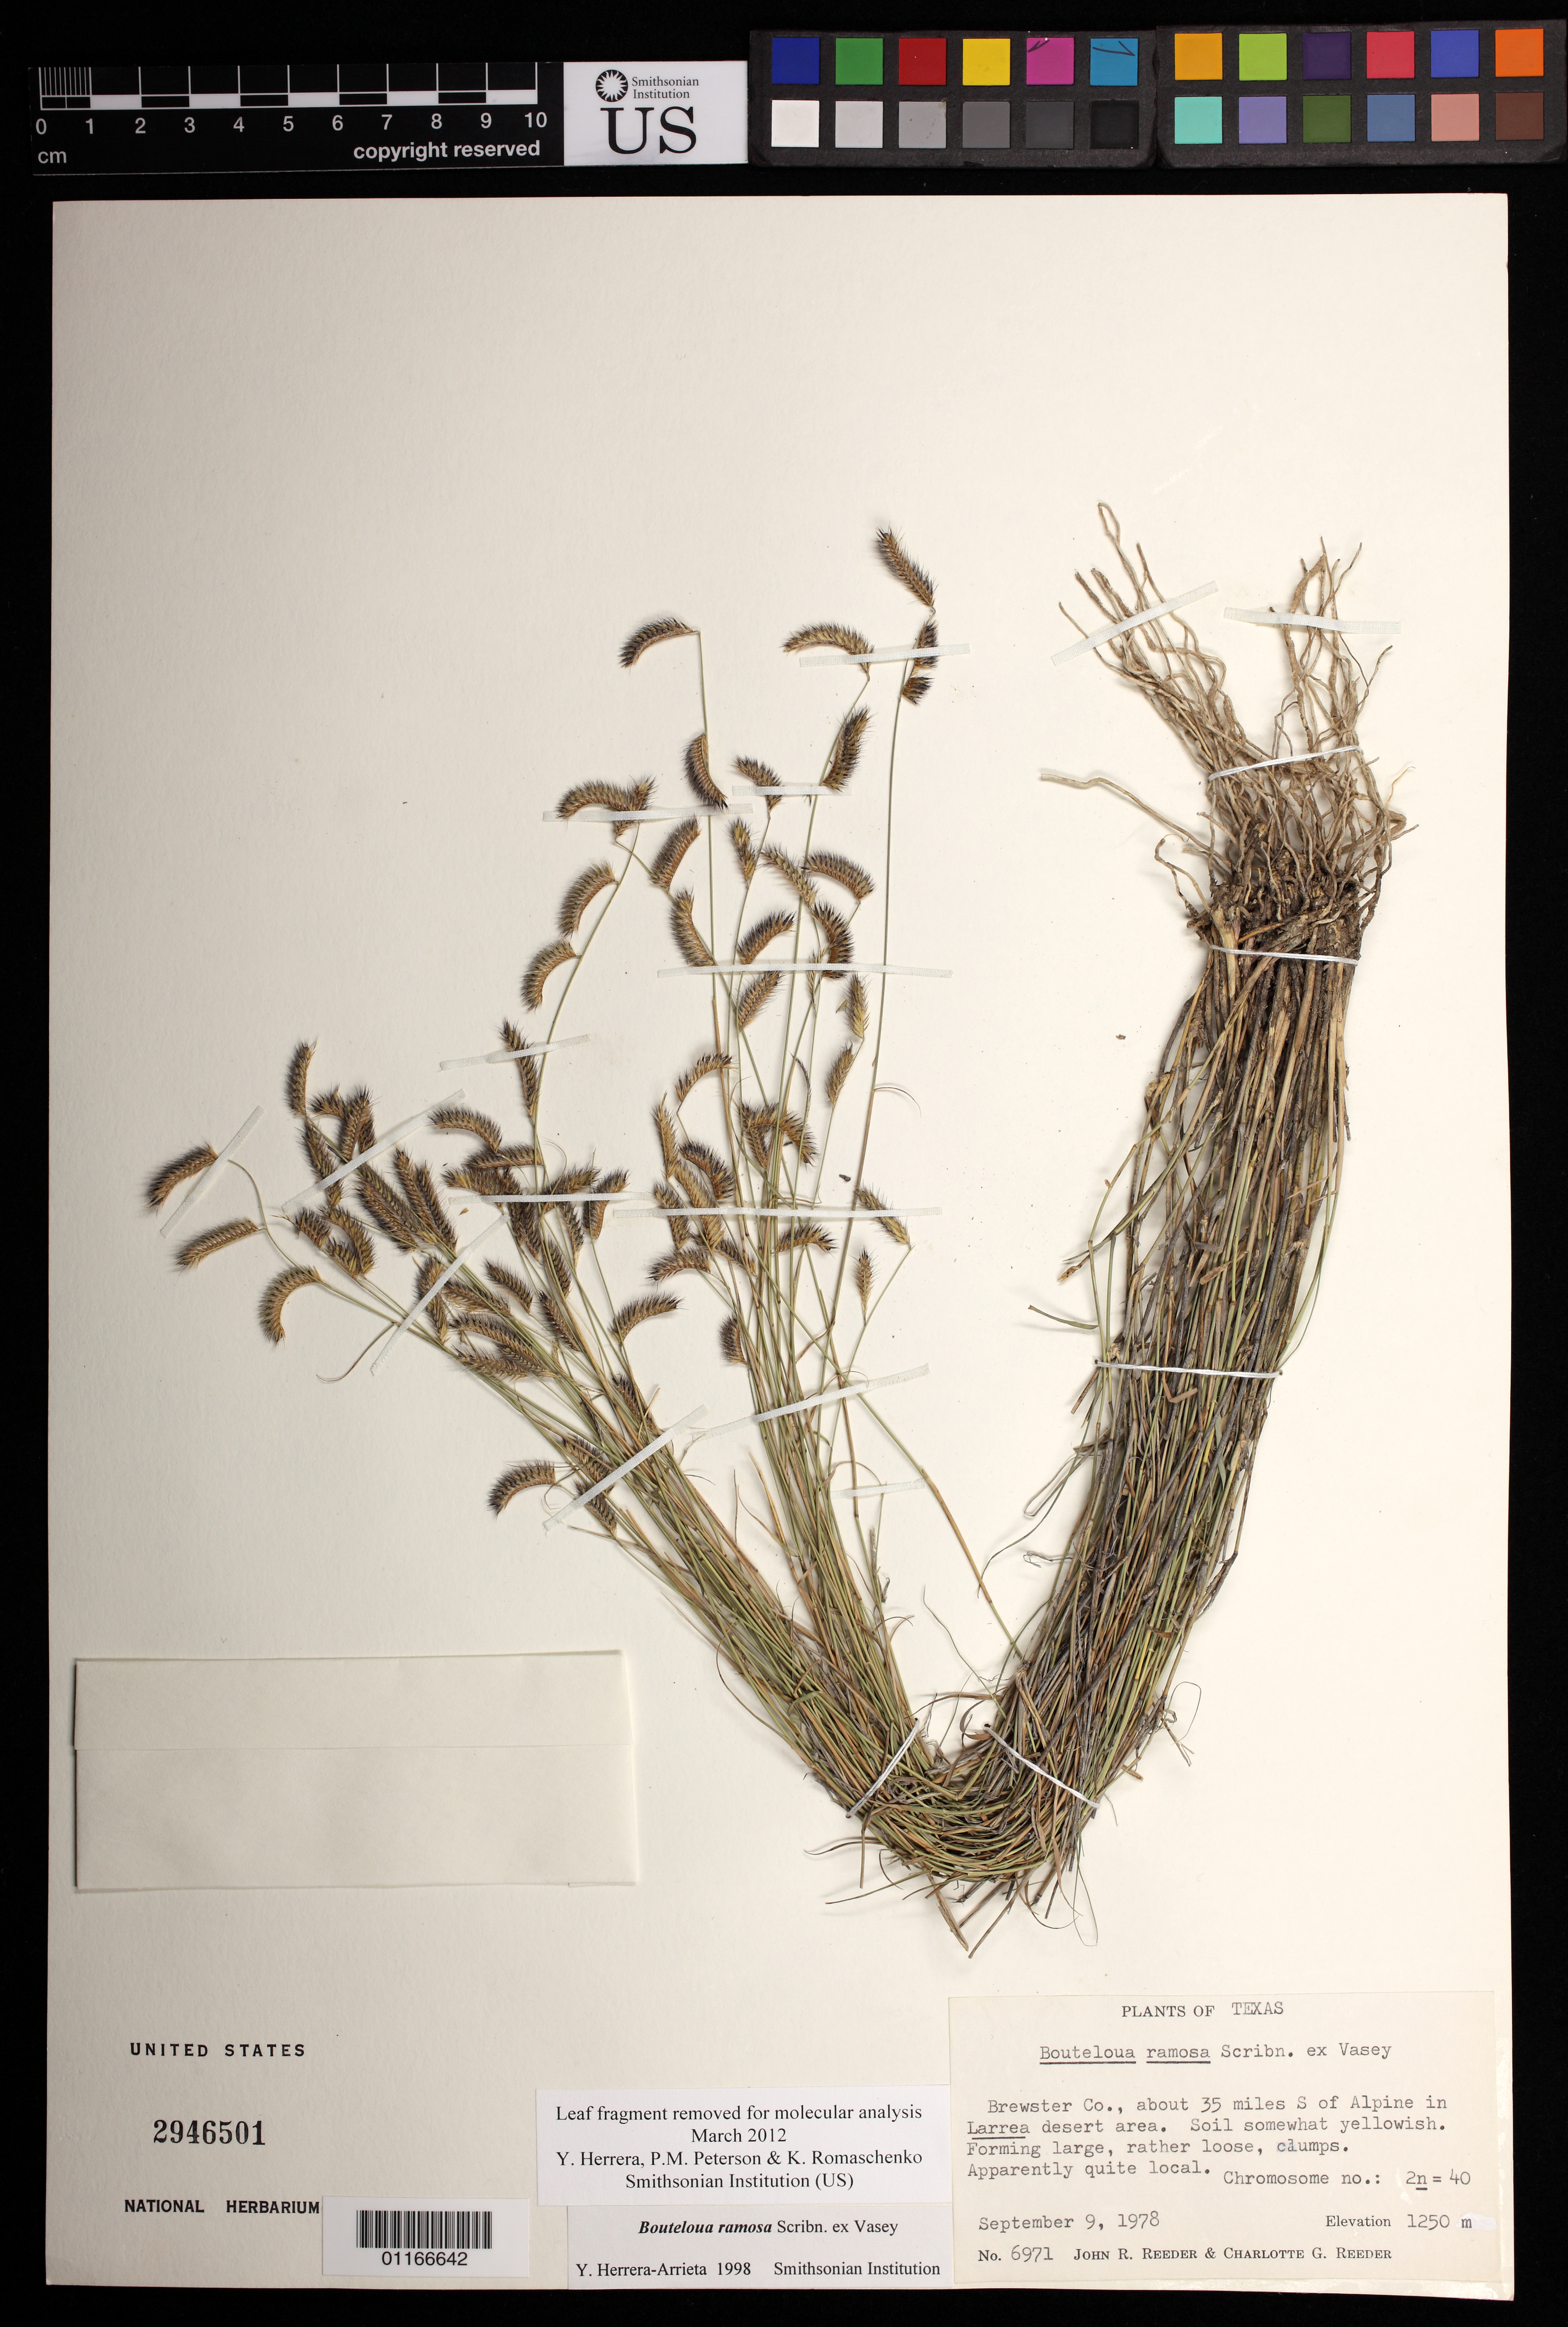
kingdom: Plantae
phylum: Tracheophyta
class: Liliopsida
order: Poales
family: Poaceae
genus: Bouteloua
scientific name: Bouteloua ramosa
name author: Scribn. ex Vasey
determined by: Herrera Arrieta, Y., (CIIDIR), Instituto Politecnico Nacional (MEXICO)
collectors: J.R. Reeder & C.O. Reeder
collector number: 6971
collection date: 1978-09-09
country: United States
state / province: Texas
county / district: Brewster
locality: About 35 miles S of Alpine in Larrea desert area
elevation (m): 1250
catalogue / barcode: US 2946501